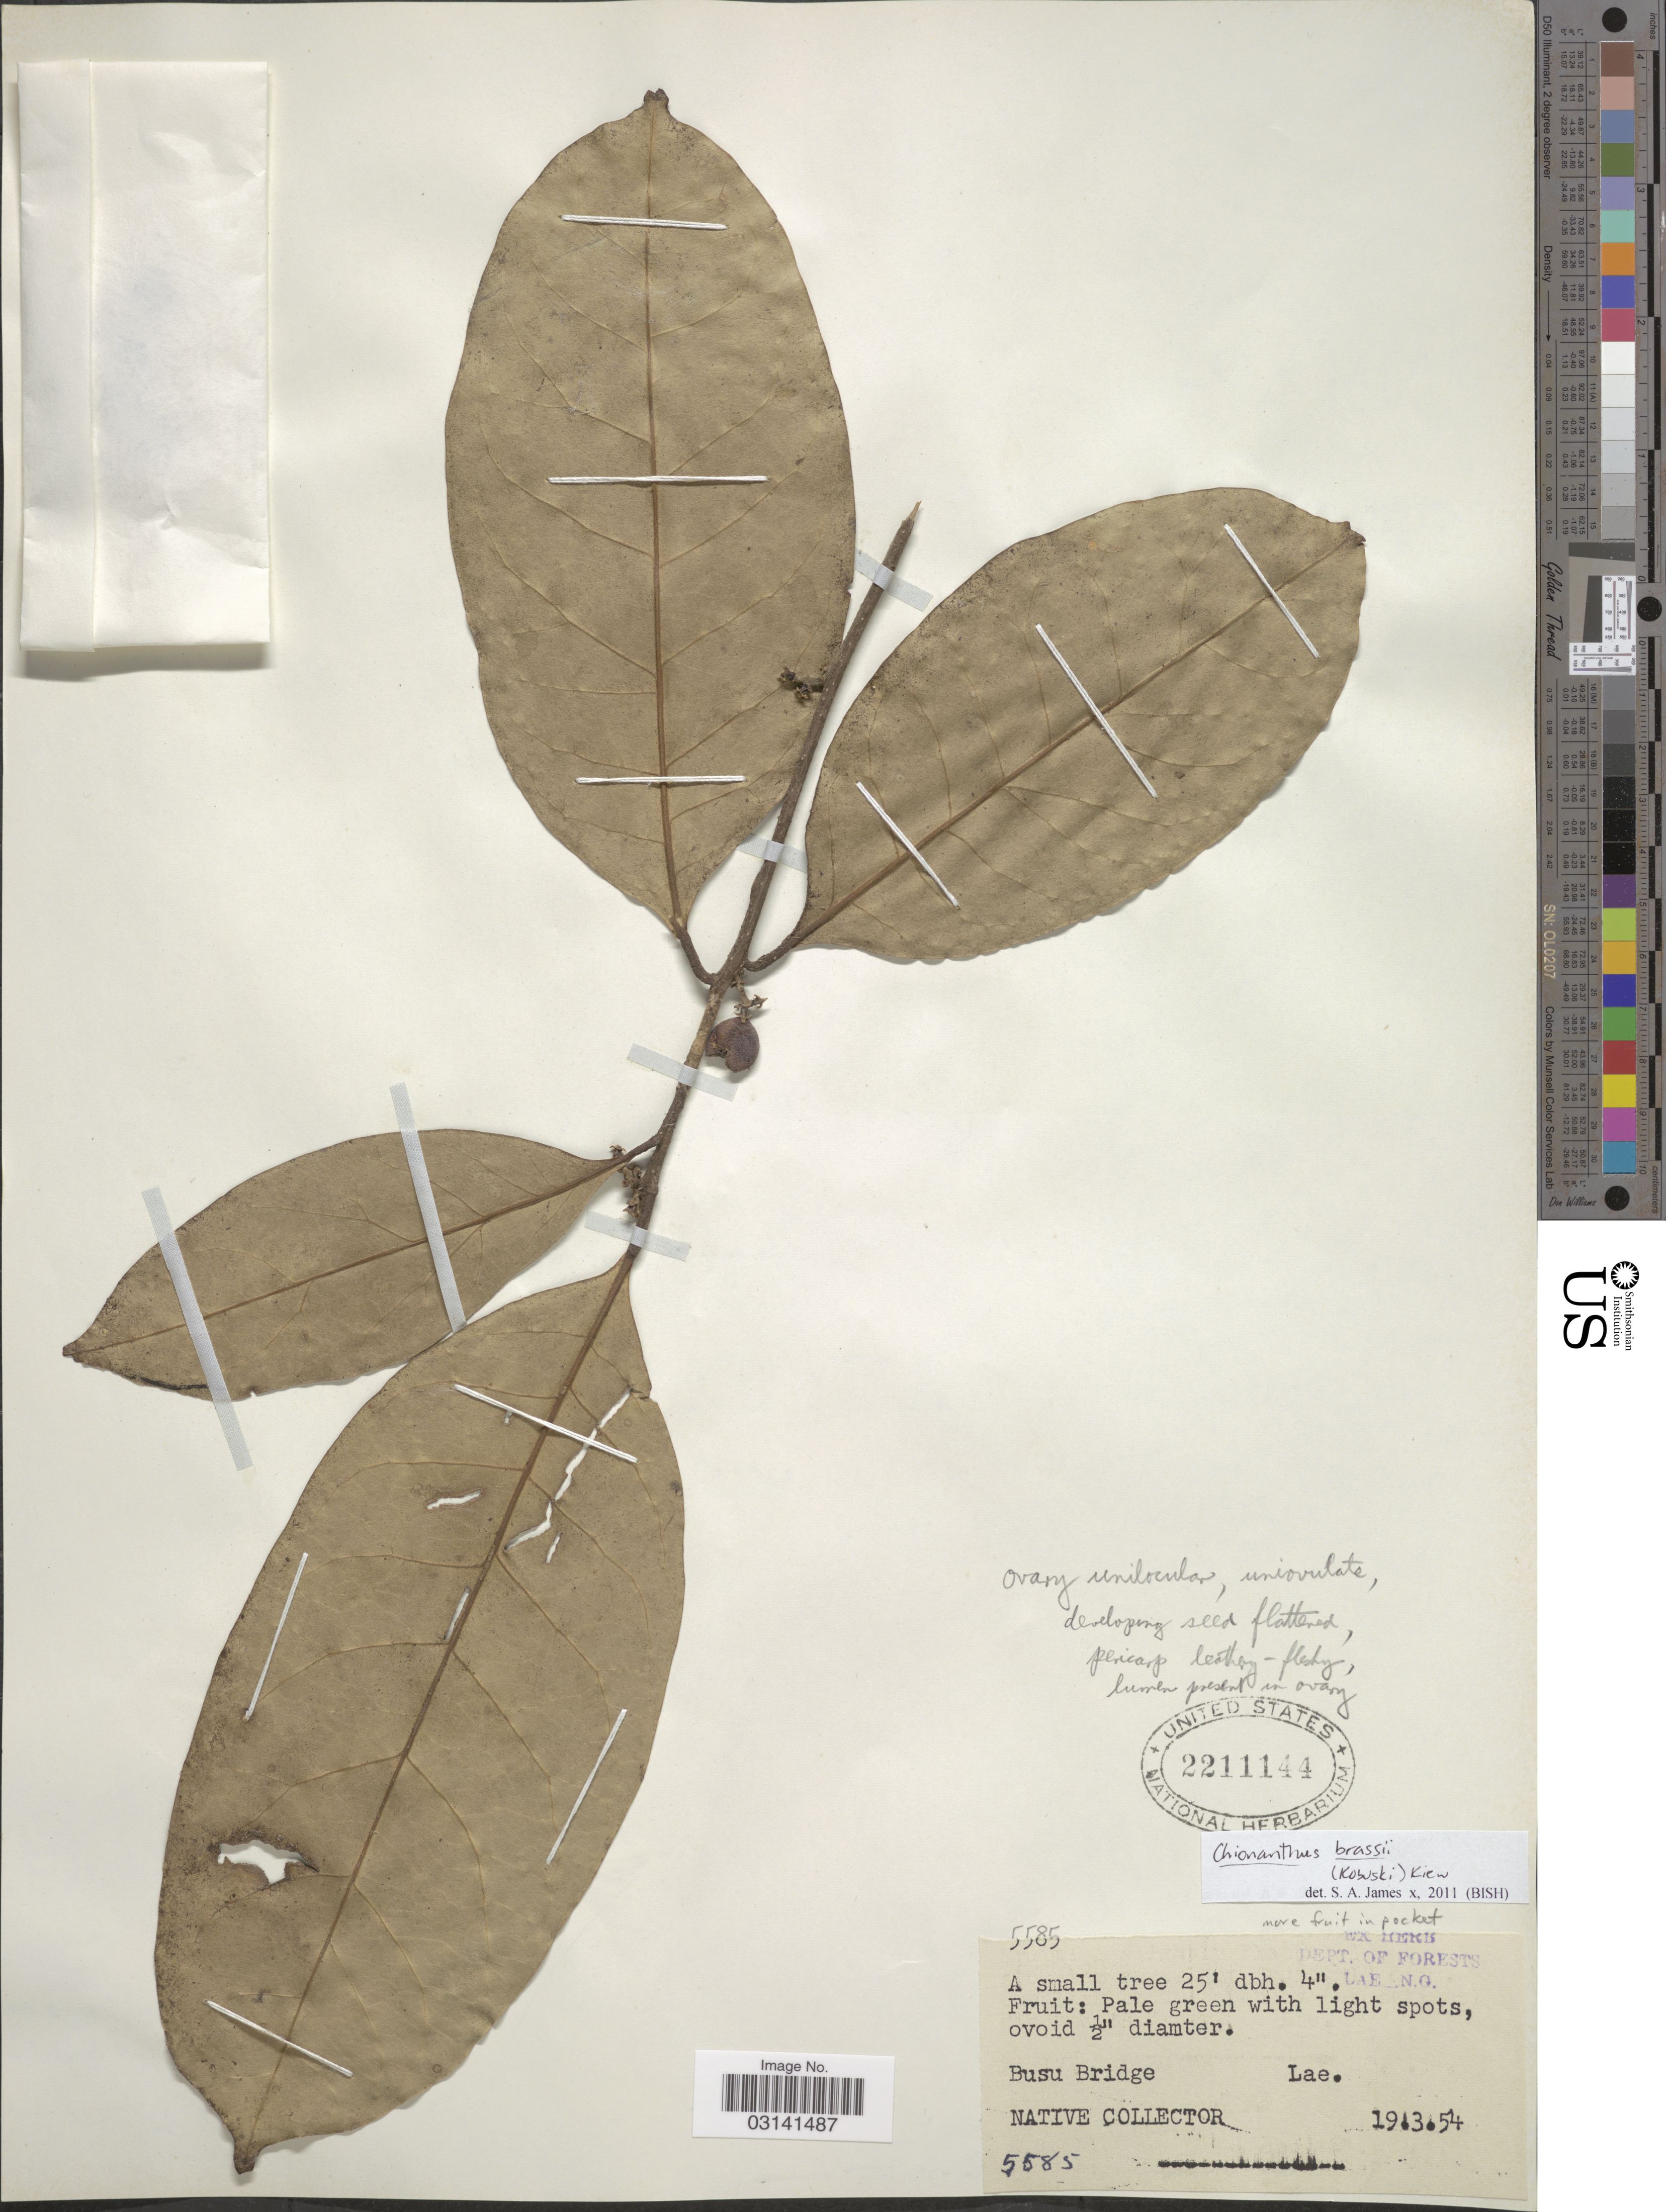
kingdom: Plantae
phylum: Tracheophyta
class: Magnoliopsida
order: Lamiales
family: Oleaceae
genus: Chionanthus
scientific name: Chionanthus brassii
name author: (Kobuski) Kiew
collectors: Native collector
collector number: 5585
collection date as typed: Transcribed d/m/y: 19/3/54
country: Papua New Guinea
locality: Busu Bridge, Lae.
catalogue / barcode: US 2211144